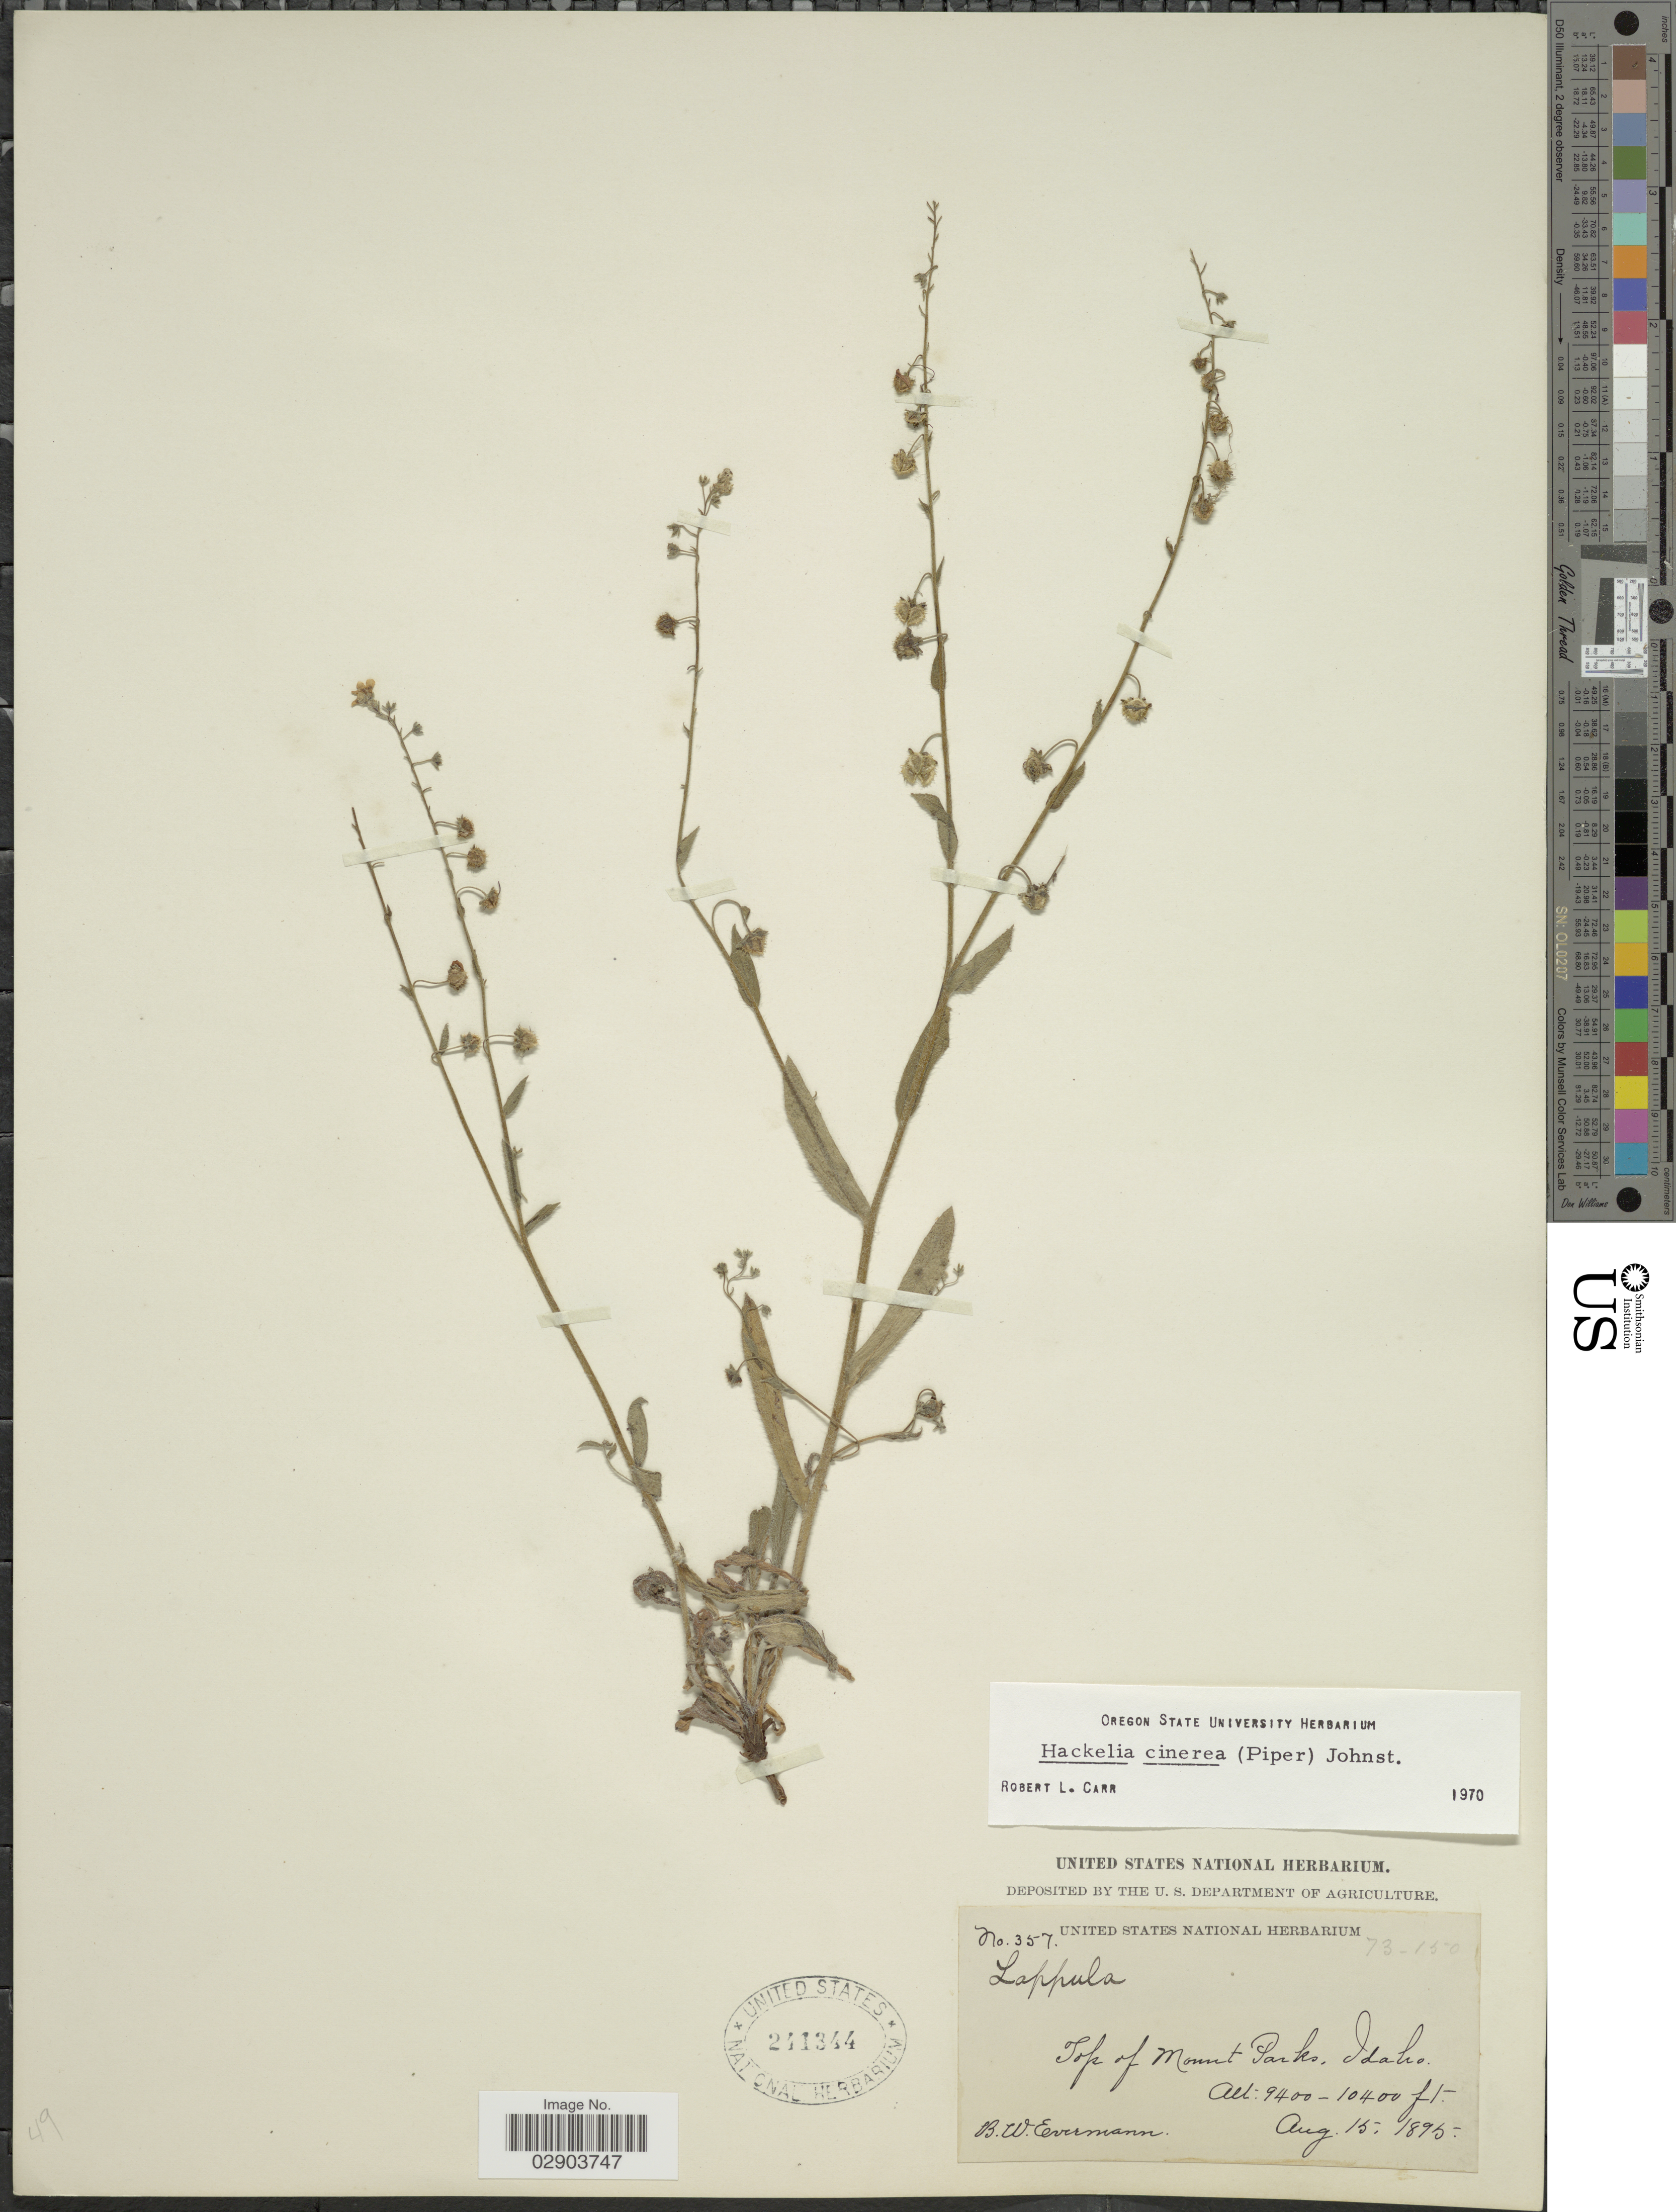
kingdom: Plantae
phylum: Tracheophyta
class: Magnoliopsida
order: Boraginales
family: Boraginaceae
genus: Hackelia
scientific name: Hackelia cinerea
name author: (Piper) I.M. Johnst.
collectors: B. W. Evermann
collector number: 357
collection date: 1895-08-15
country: United States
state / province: Idaho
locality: Top of Mount Parks.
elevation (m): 2865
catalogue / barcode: US 241344